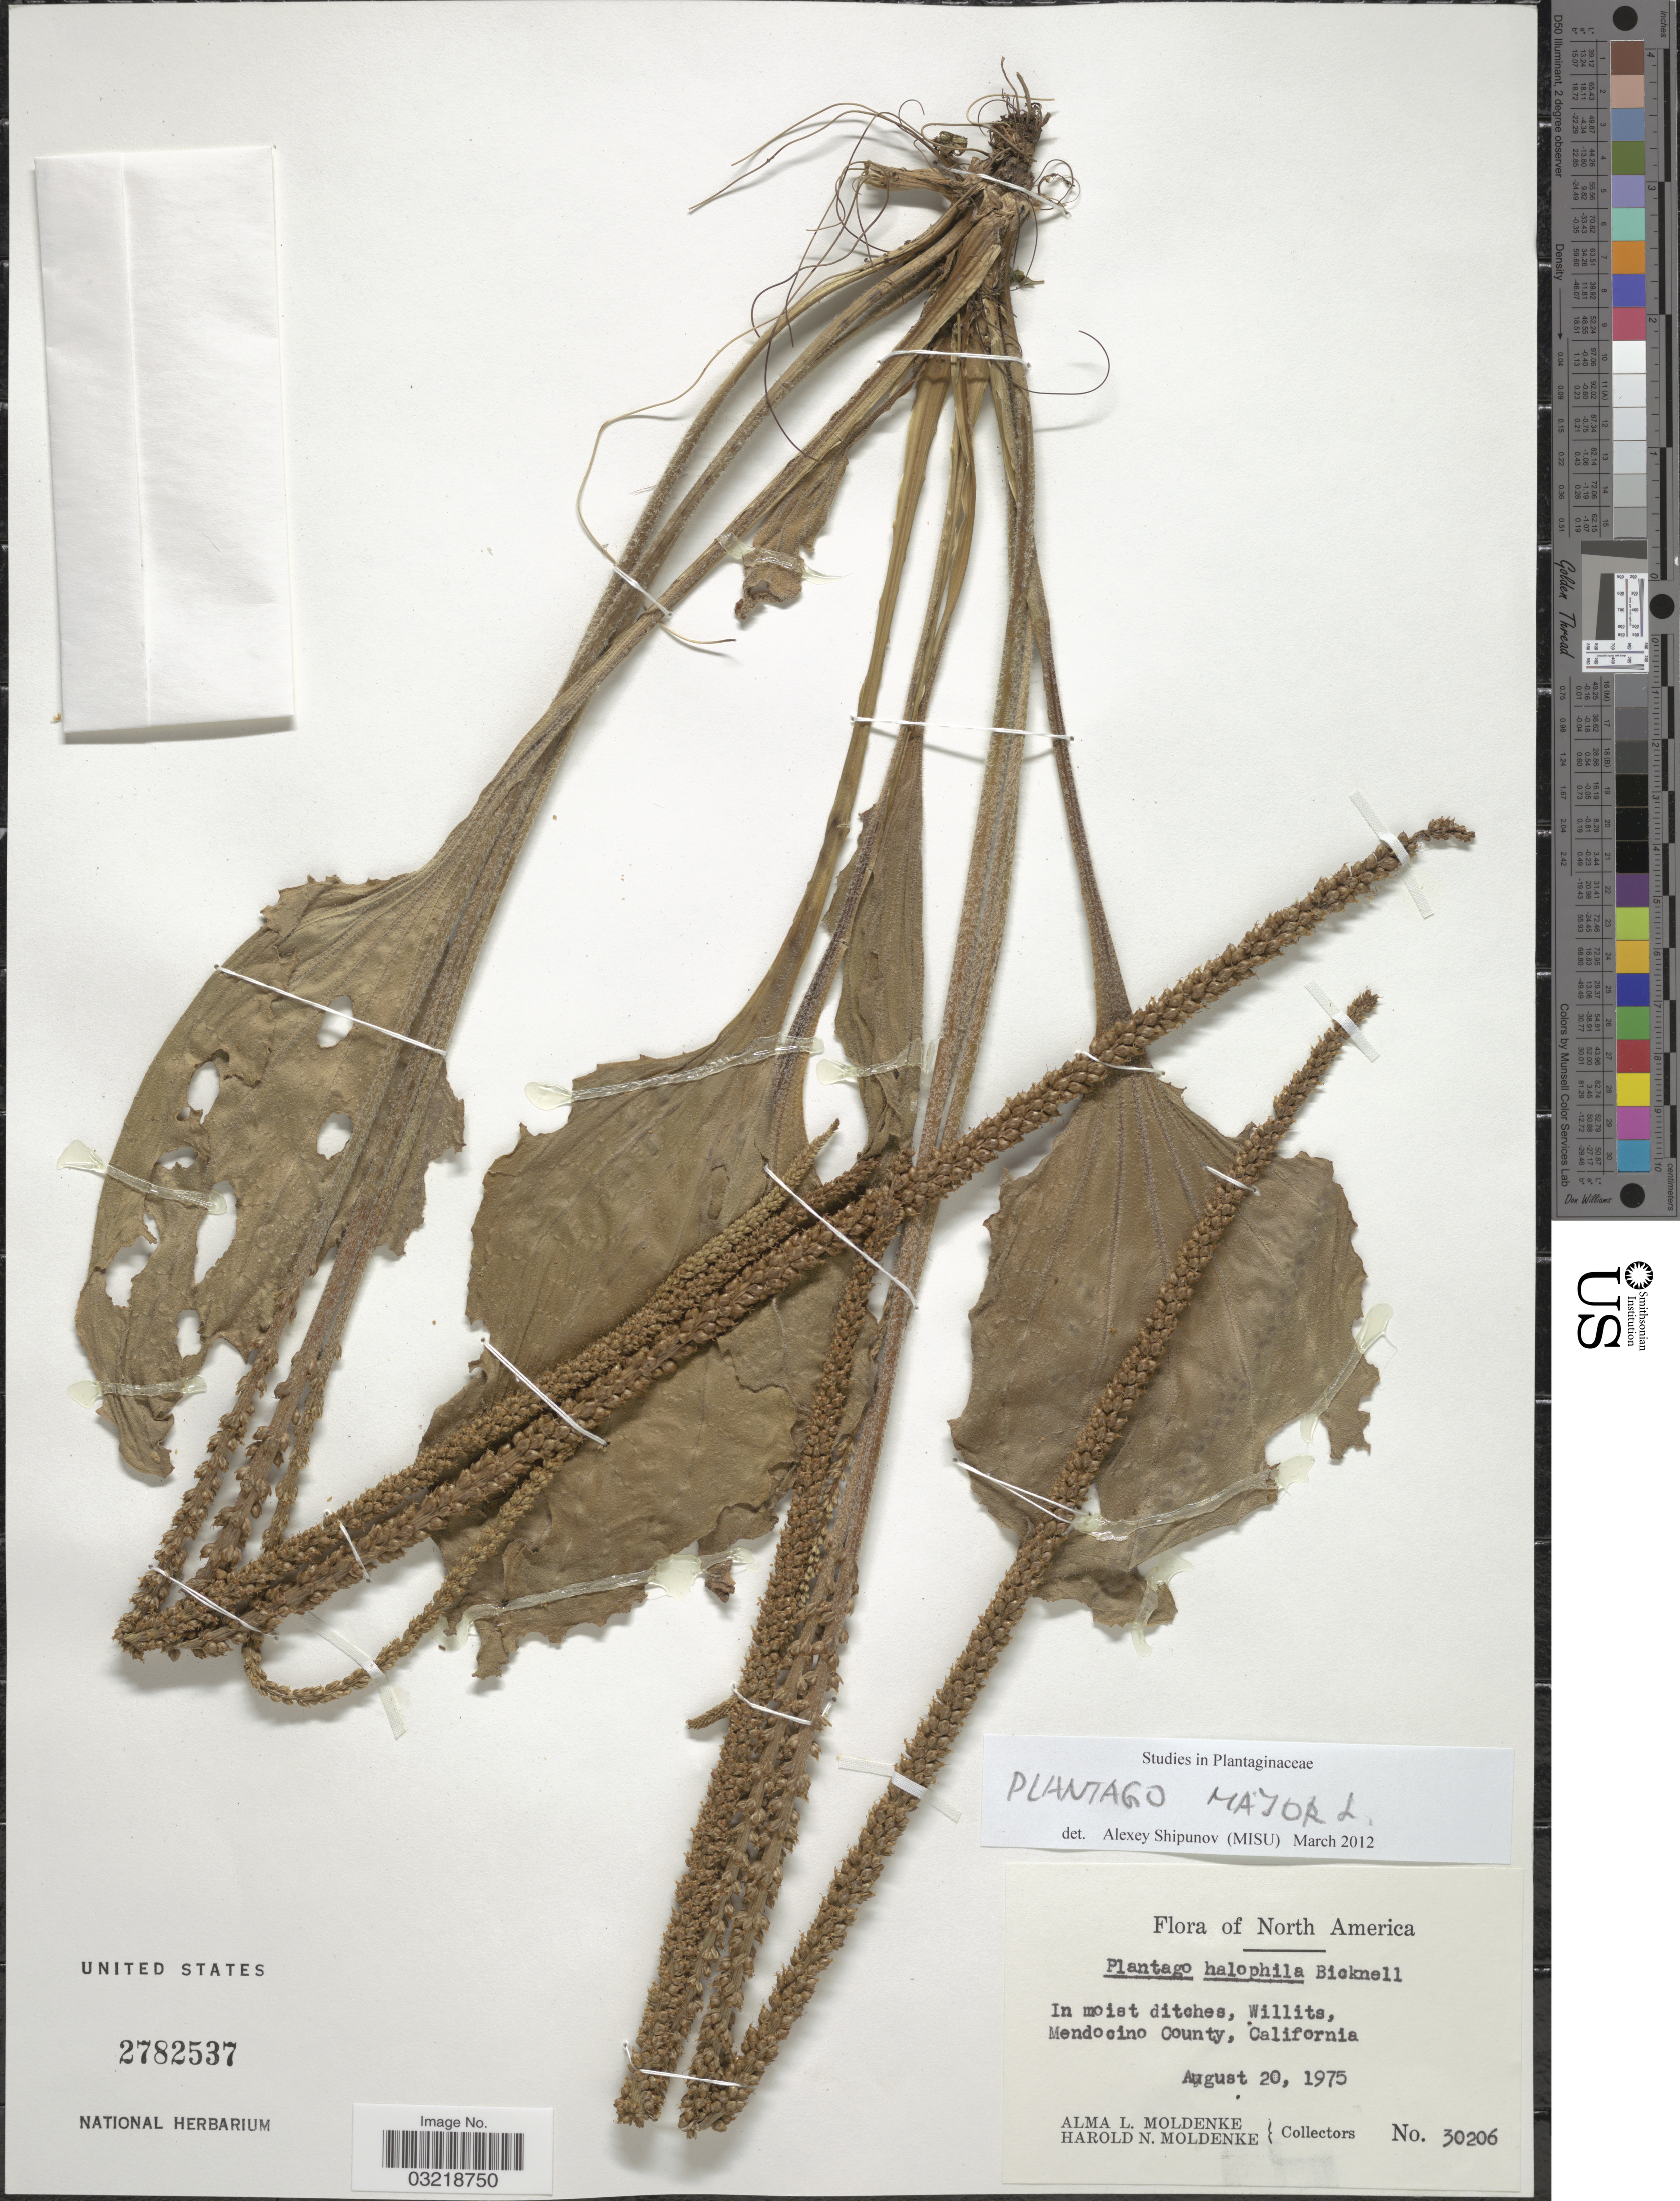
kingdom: Plantae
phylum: Tracheophyta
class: Magnoliopsida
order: Lamiales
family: Plantaginaceae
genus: Plantago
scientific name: Plantago major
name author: L.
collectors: A. L. Moldenke & H. N. Moldenke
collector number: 30206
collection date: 1975-08-20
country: United States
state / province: California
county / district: Mendocino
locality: In moist ditches, Willits, Mendocino County.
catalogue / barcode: US 2782537